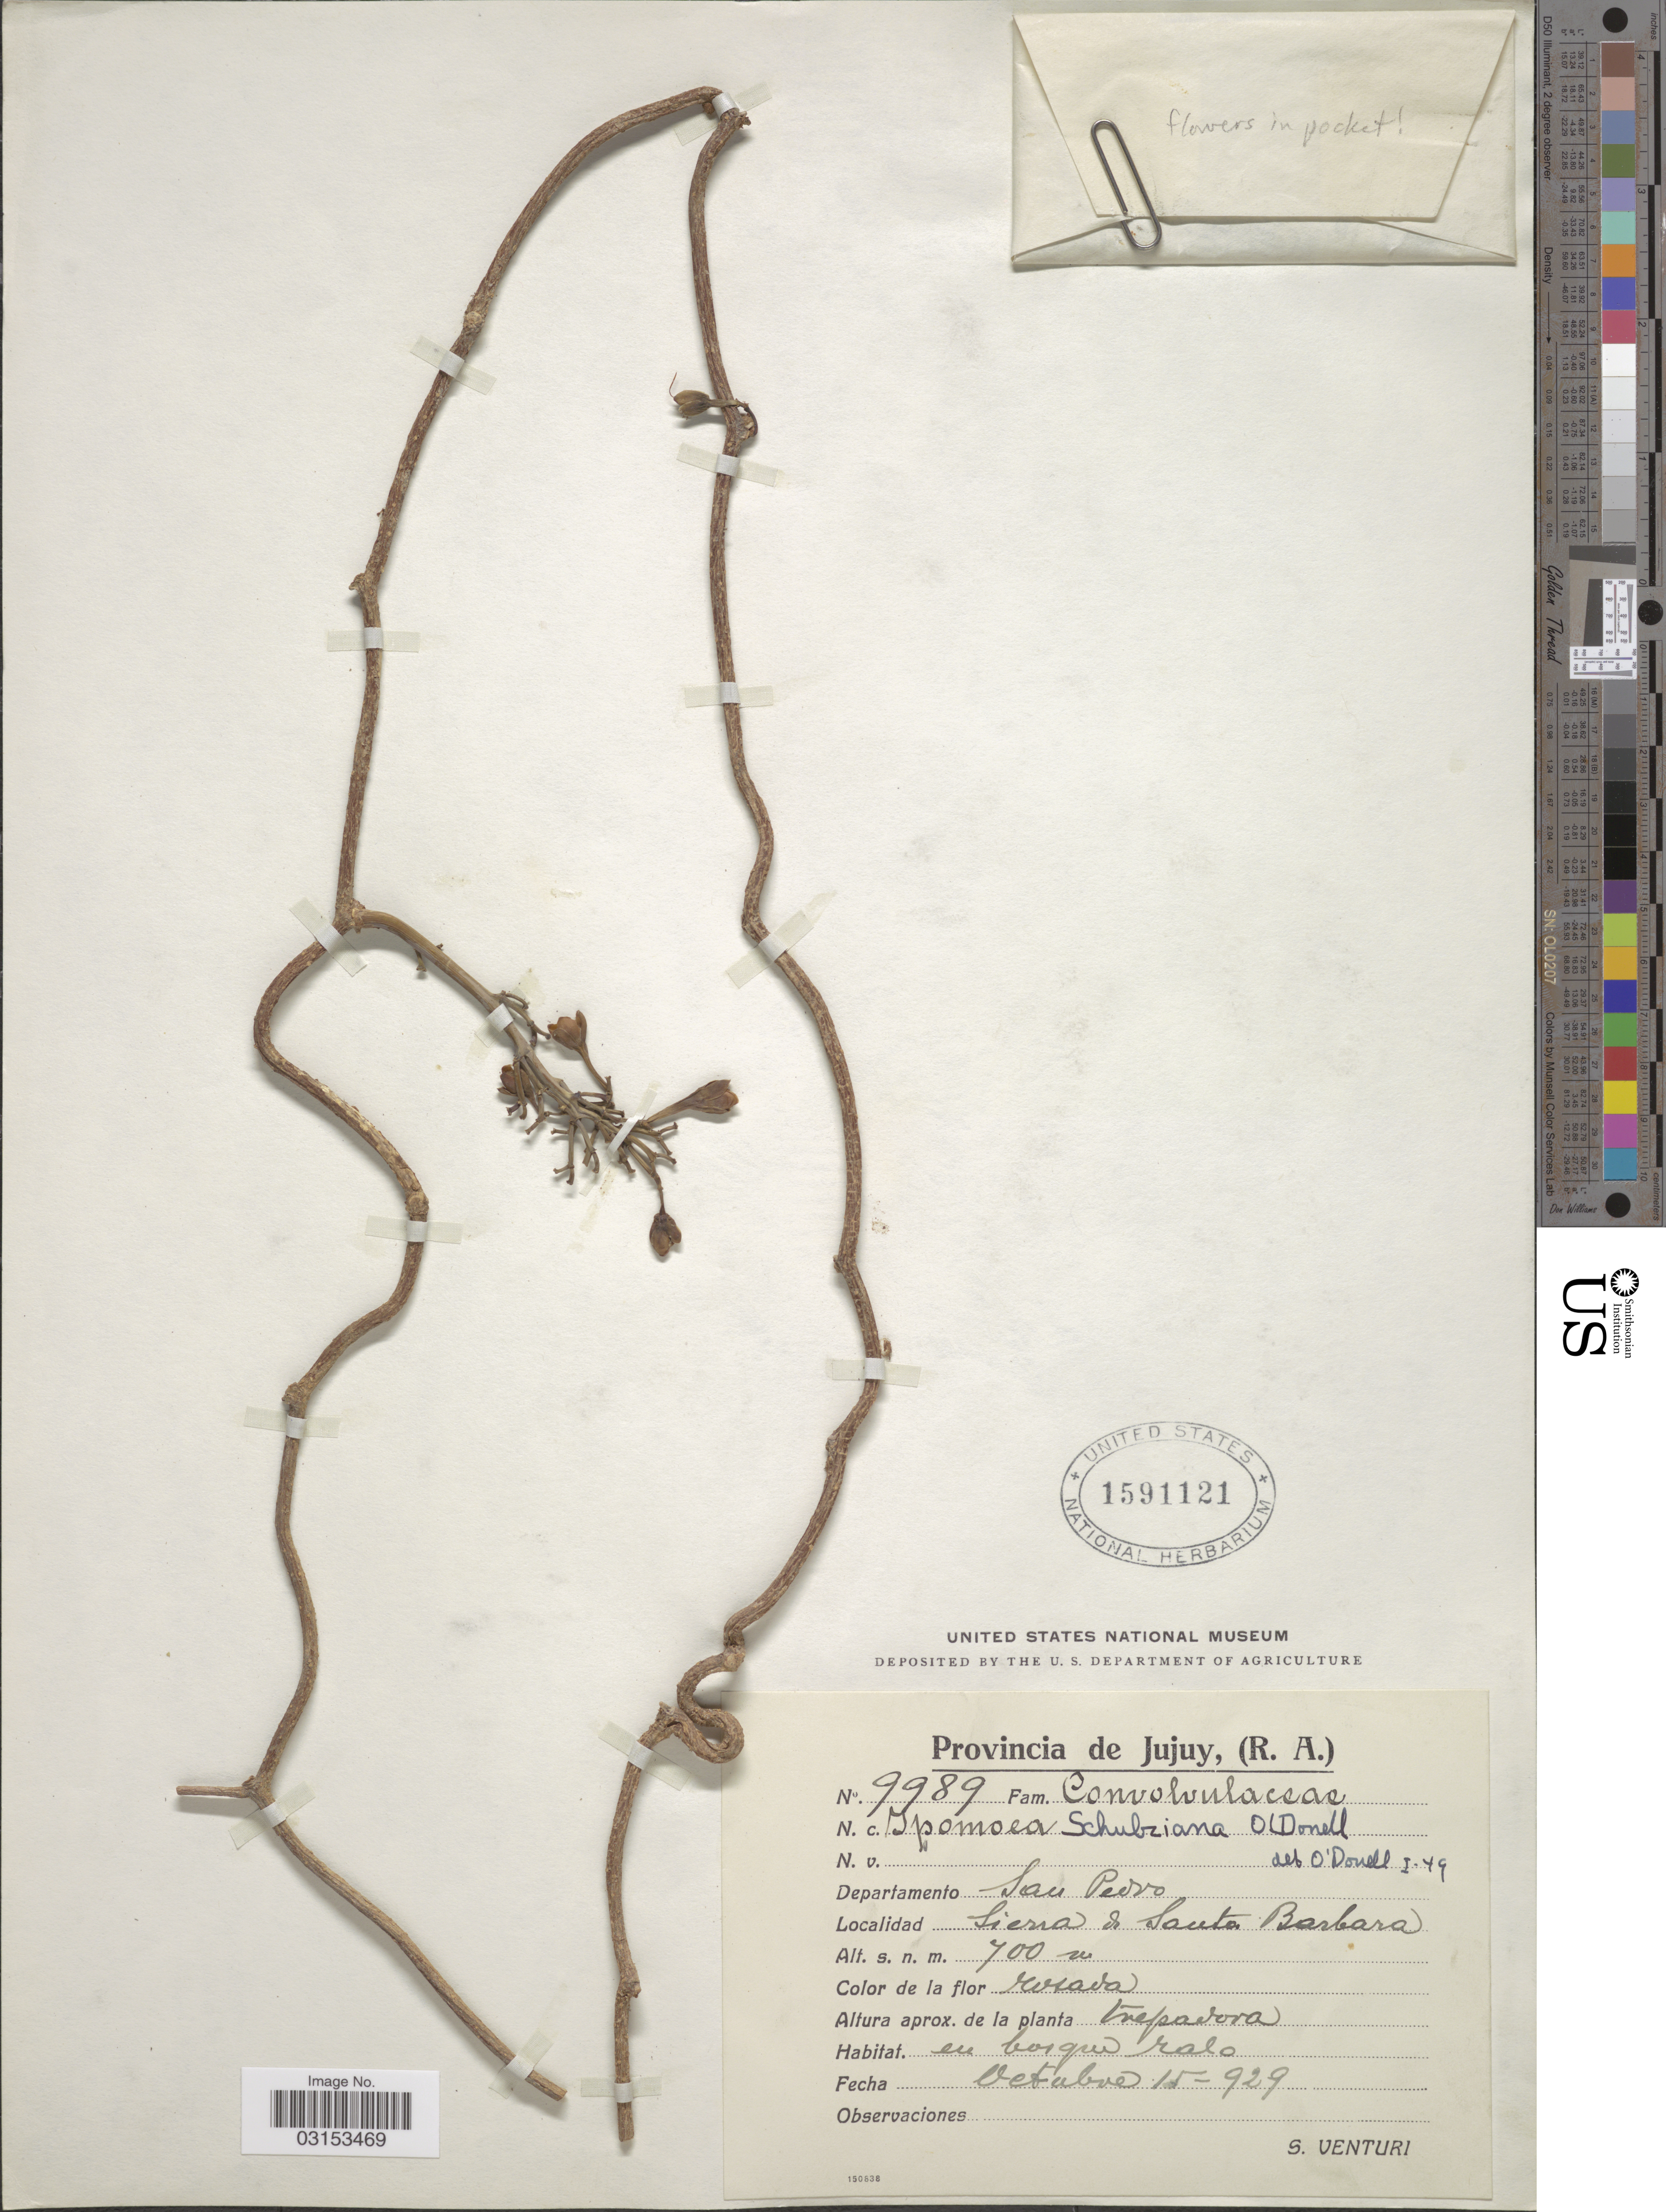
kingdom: Plantae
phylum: Tracheophyta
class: Magnoliopsida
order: Solanales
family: Convolvulaceae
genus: Ipomoea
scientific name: Ipomoea schulziana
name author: O'Donell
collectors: S. Venturi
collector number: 9989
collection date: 1929-10-15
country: Argentina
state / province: Jujuy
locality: Departamento San Pedro. Sierra de Santa Barbara.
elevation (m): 700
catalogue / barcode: US 1591121